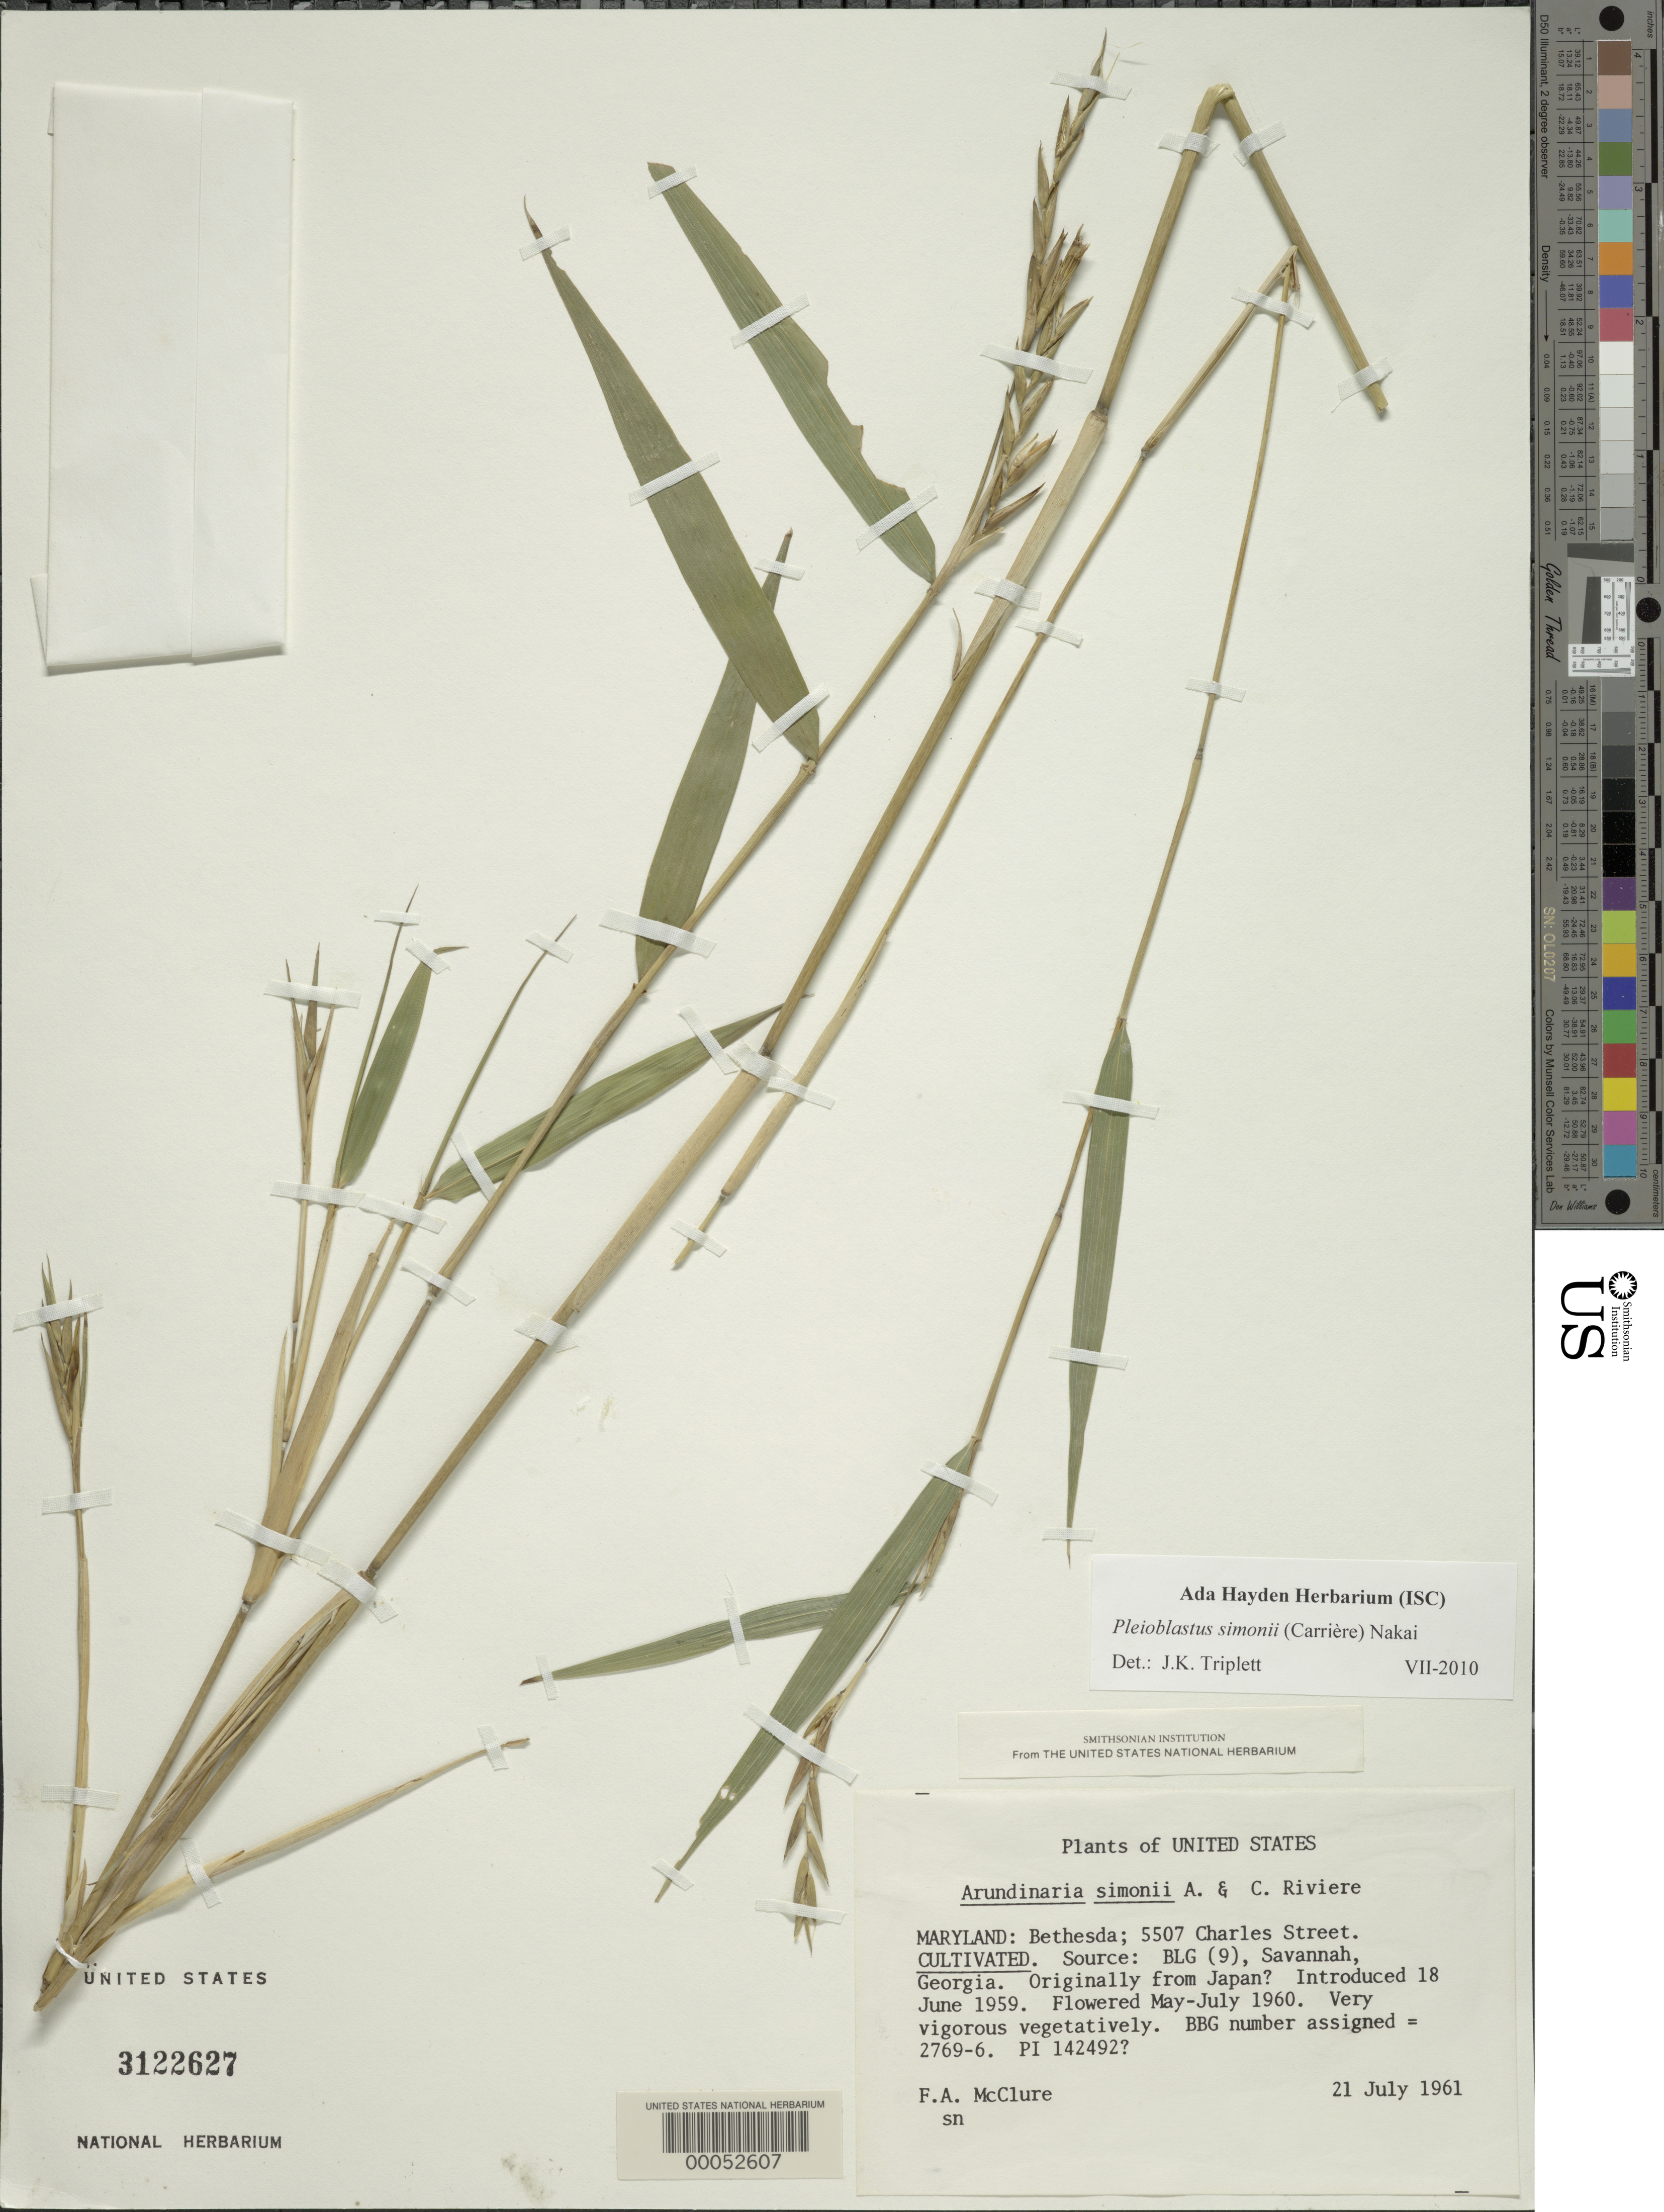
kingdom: Plantae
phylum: Tracheophyta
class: Liliopsida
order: Poales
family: Poaceae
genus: Pleioblastus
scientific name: Pleioblastus simonii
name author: (Carrière) Nakai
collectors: F. A. McClure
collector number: BBG 2769-6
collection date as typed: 21 Jul 1961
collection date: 1961-07-21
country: United States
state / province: Maryland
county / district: Montgomery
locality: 5507 Charles Street, Bethesda (McClure's garden)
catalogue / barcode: US 3122627